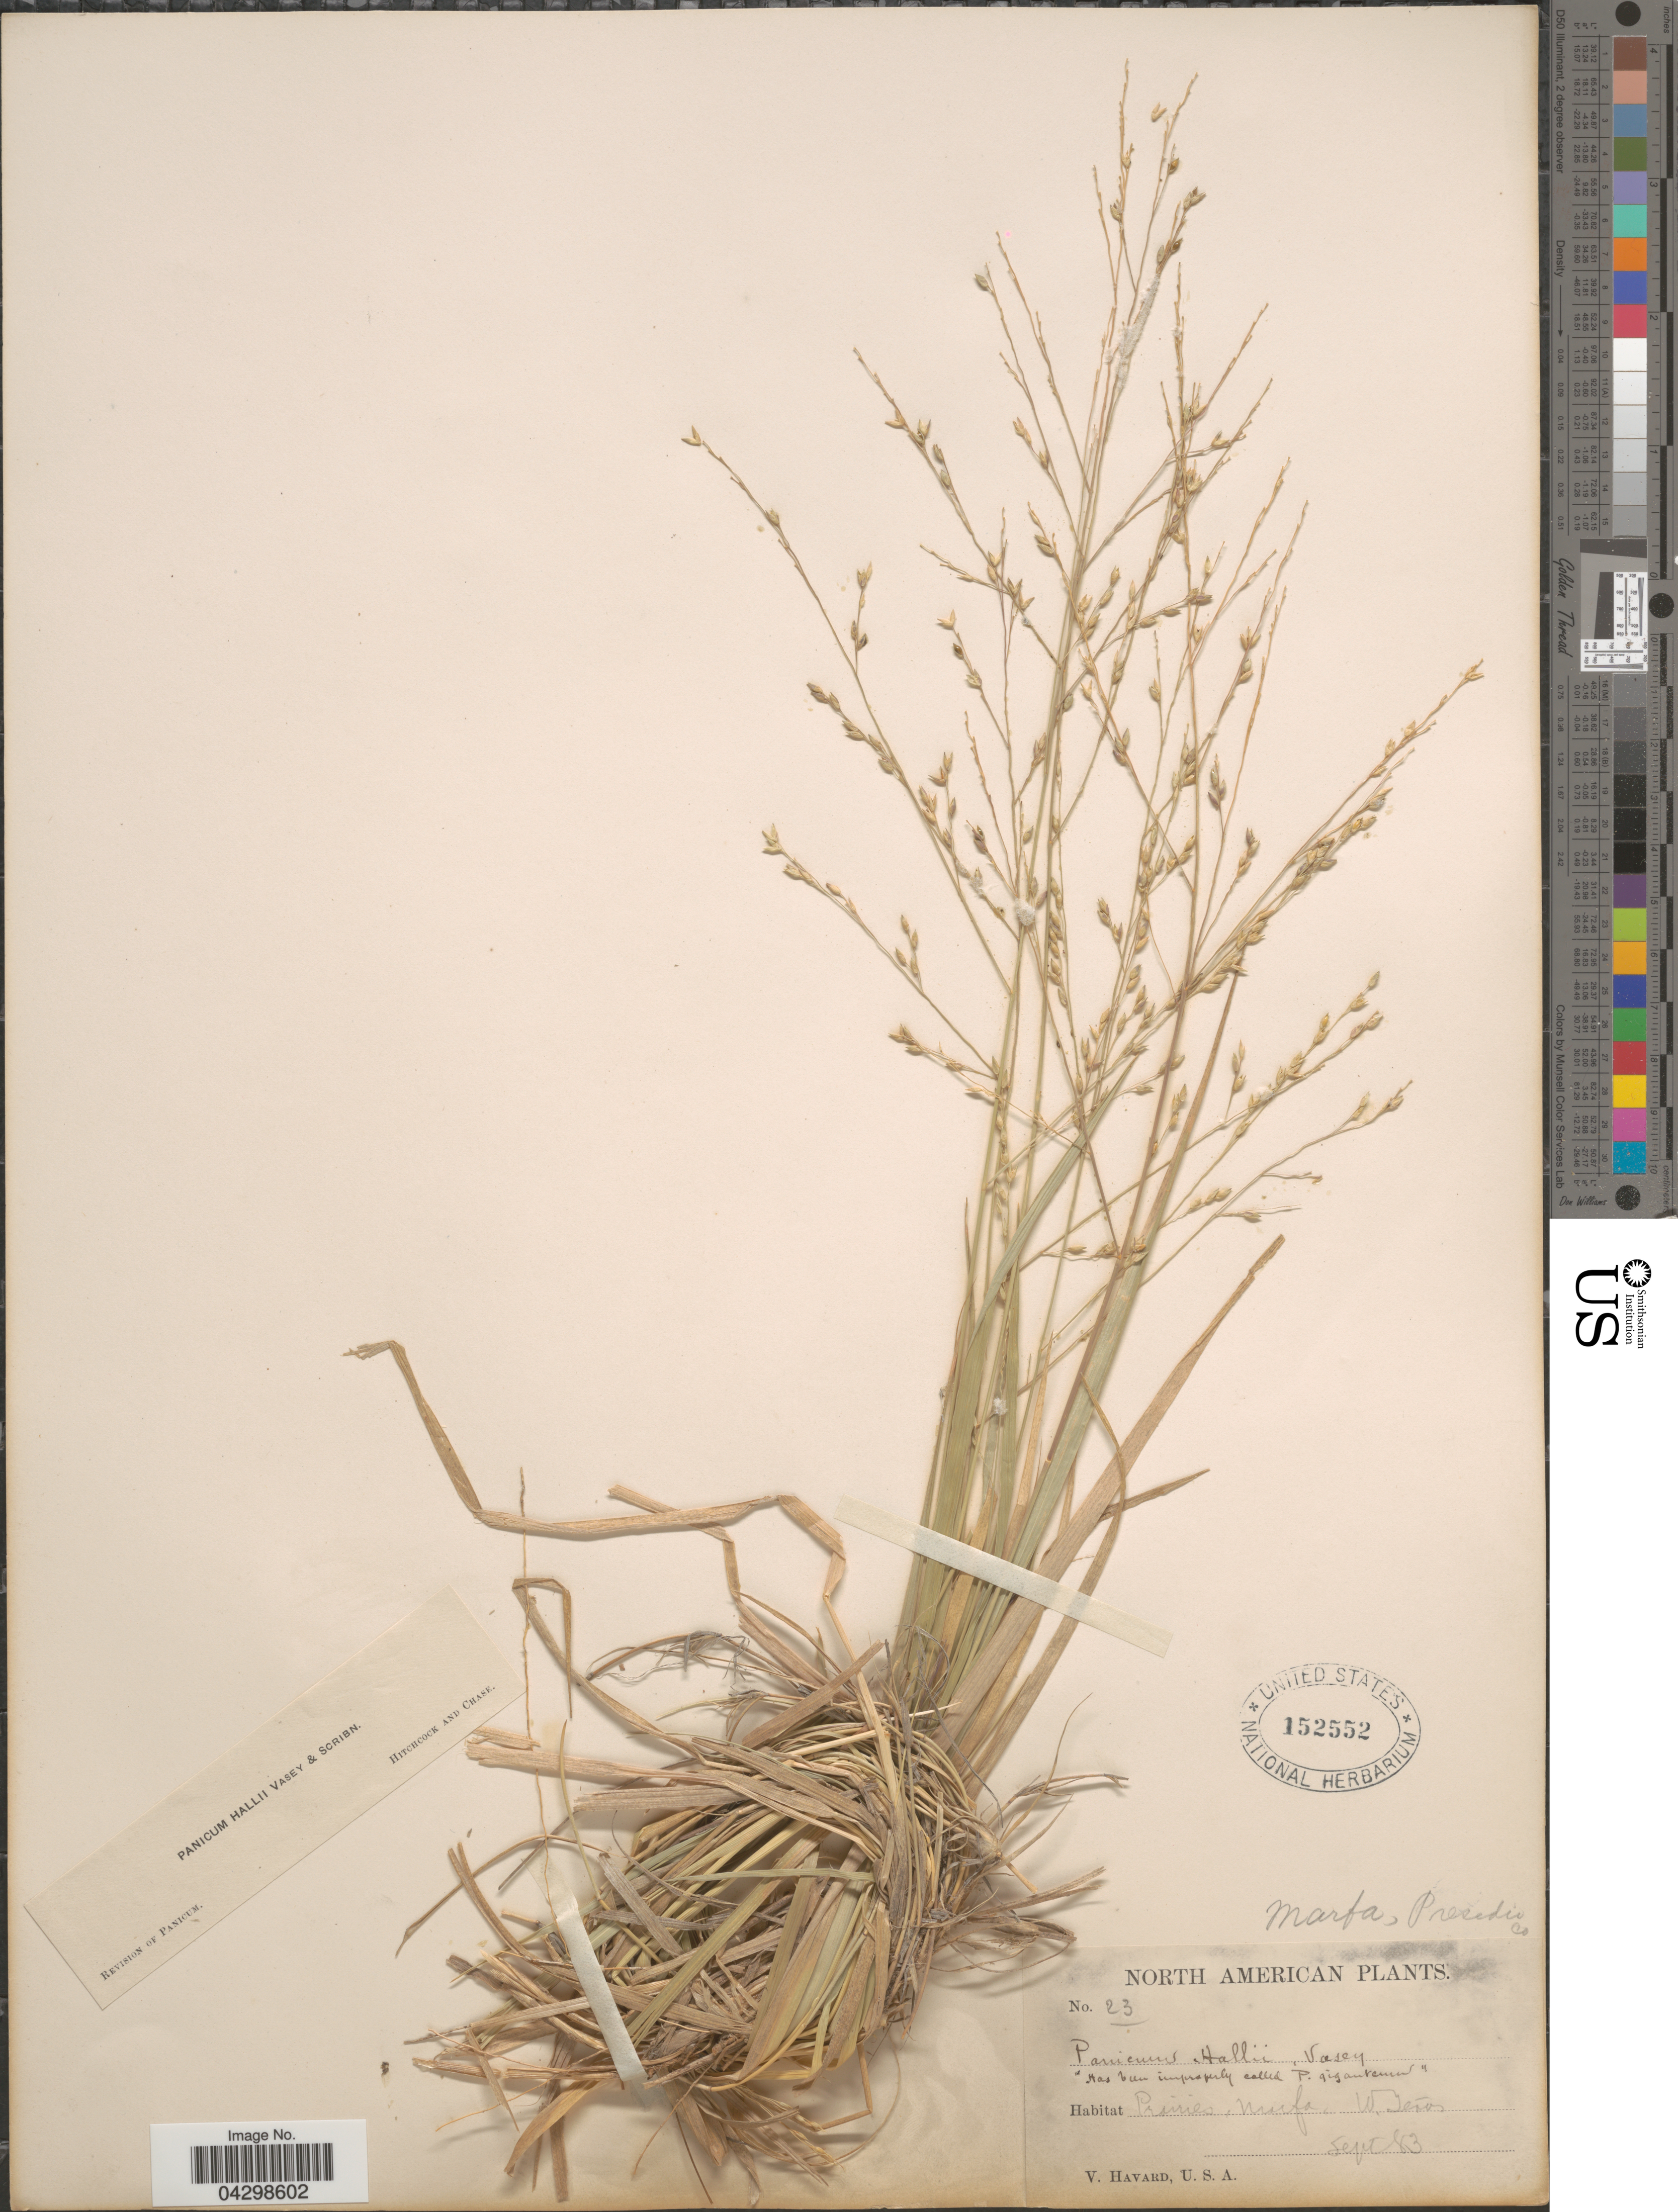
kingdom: Plantae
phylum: Tracheophyta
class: Liliopsida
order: Poales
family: Poaceae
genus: Panicum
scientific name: Panicum hallii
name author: Vasey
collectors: V. Havard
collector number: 23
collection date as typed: Transcribed d/m/y: /9/83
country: United States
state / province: Texas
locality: Marfa, Presidio Co. North American. Prairies. Marfa. W. Texas.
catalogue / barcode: US 152552